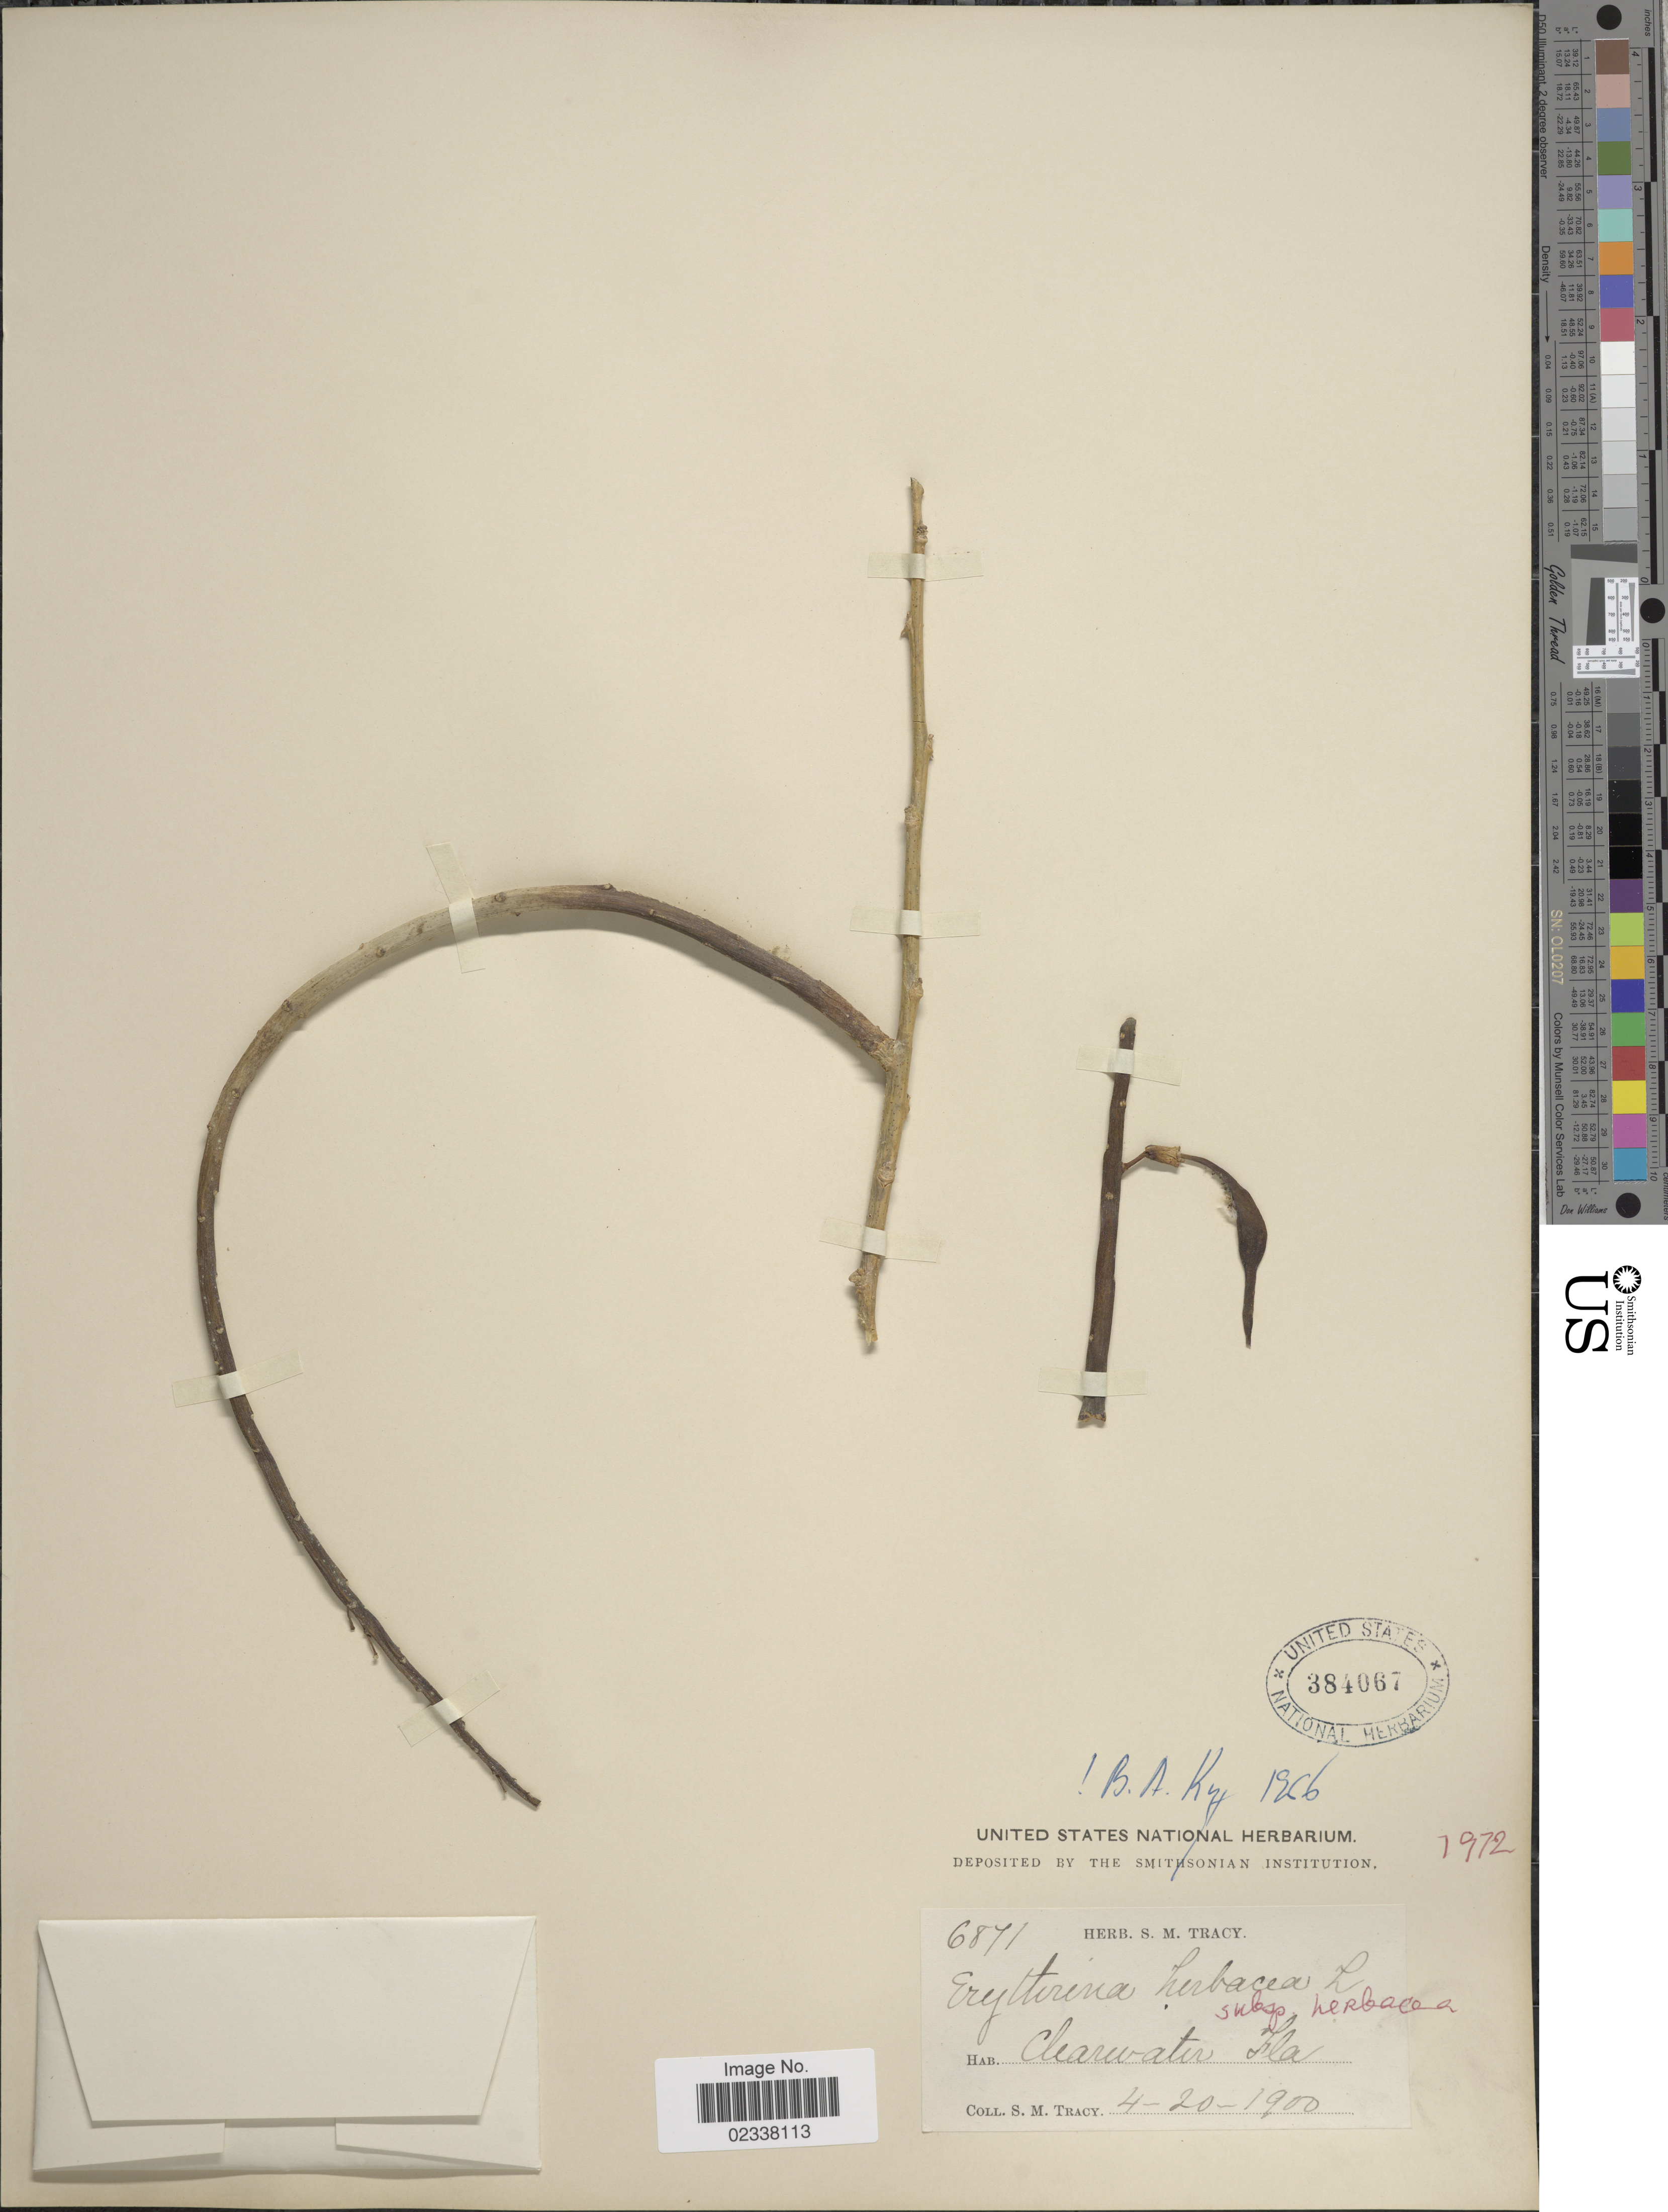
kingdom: Plantae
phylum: Tracheophyta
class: Magnoliopsida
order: Fabales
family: Fabaceae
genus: Erythrina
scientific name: Erythrina herbacea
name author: L.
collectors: S. M. Tracy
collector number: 6871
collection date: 1900-04-20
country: United States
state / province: Florida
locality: Clearwater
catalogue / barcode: US 384067